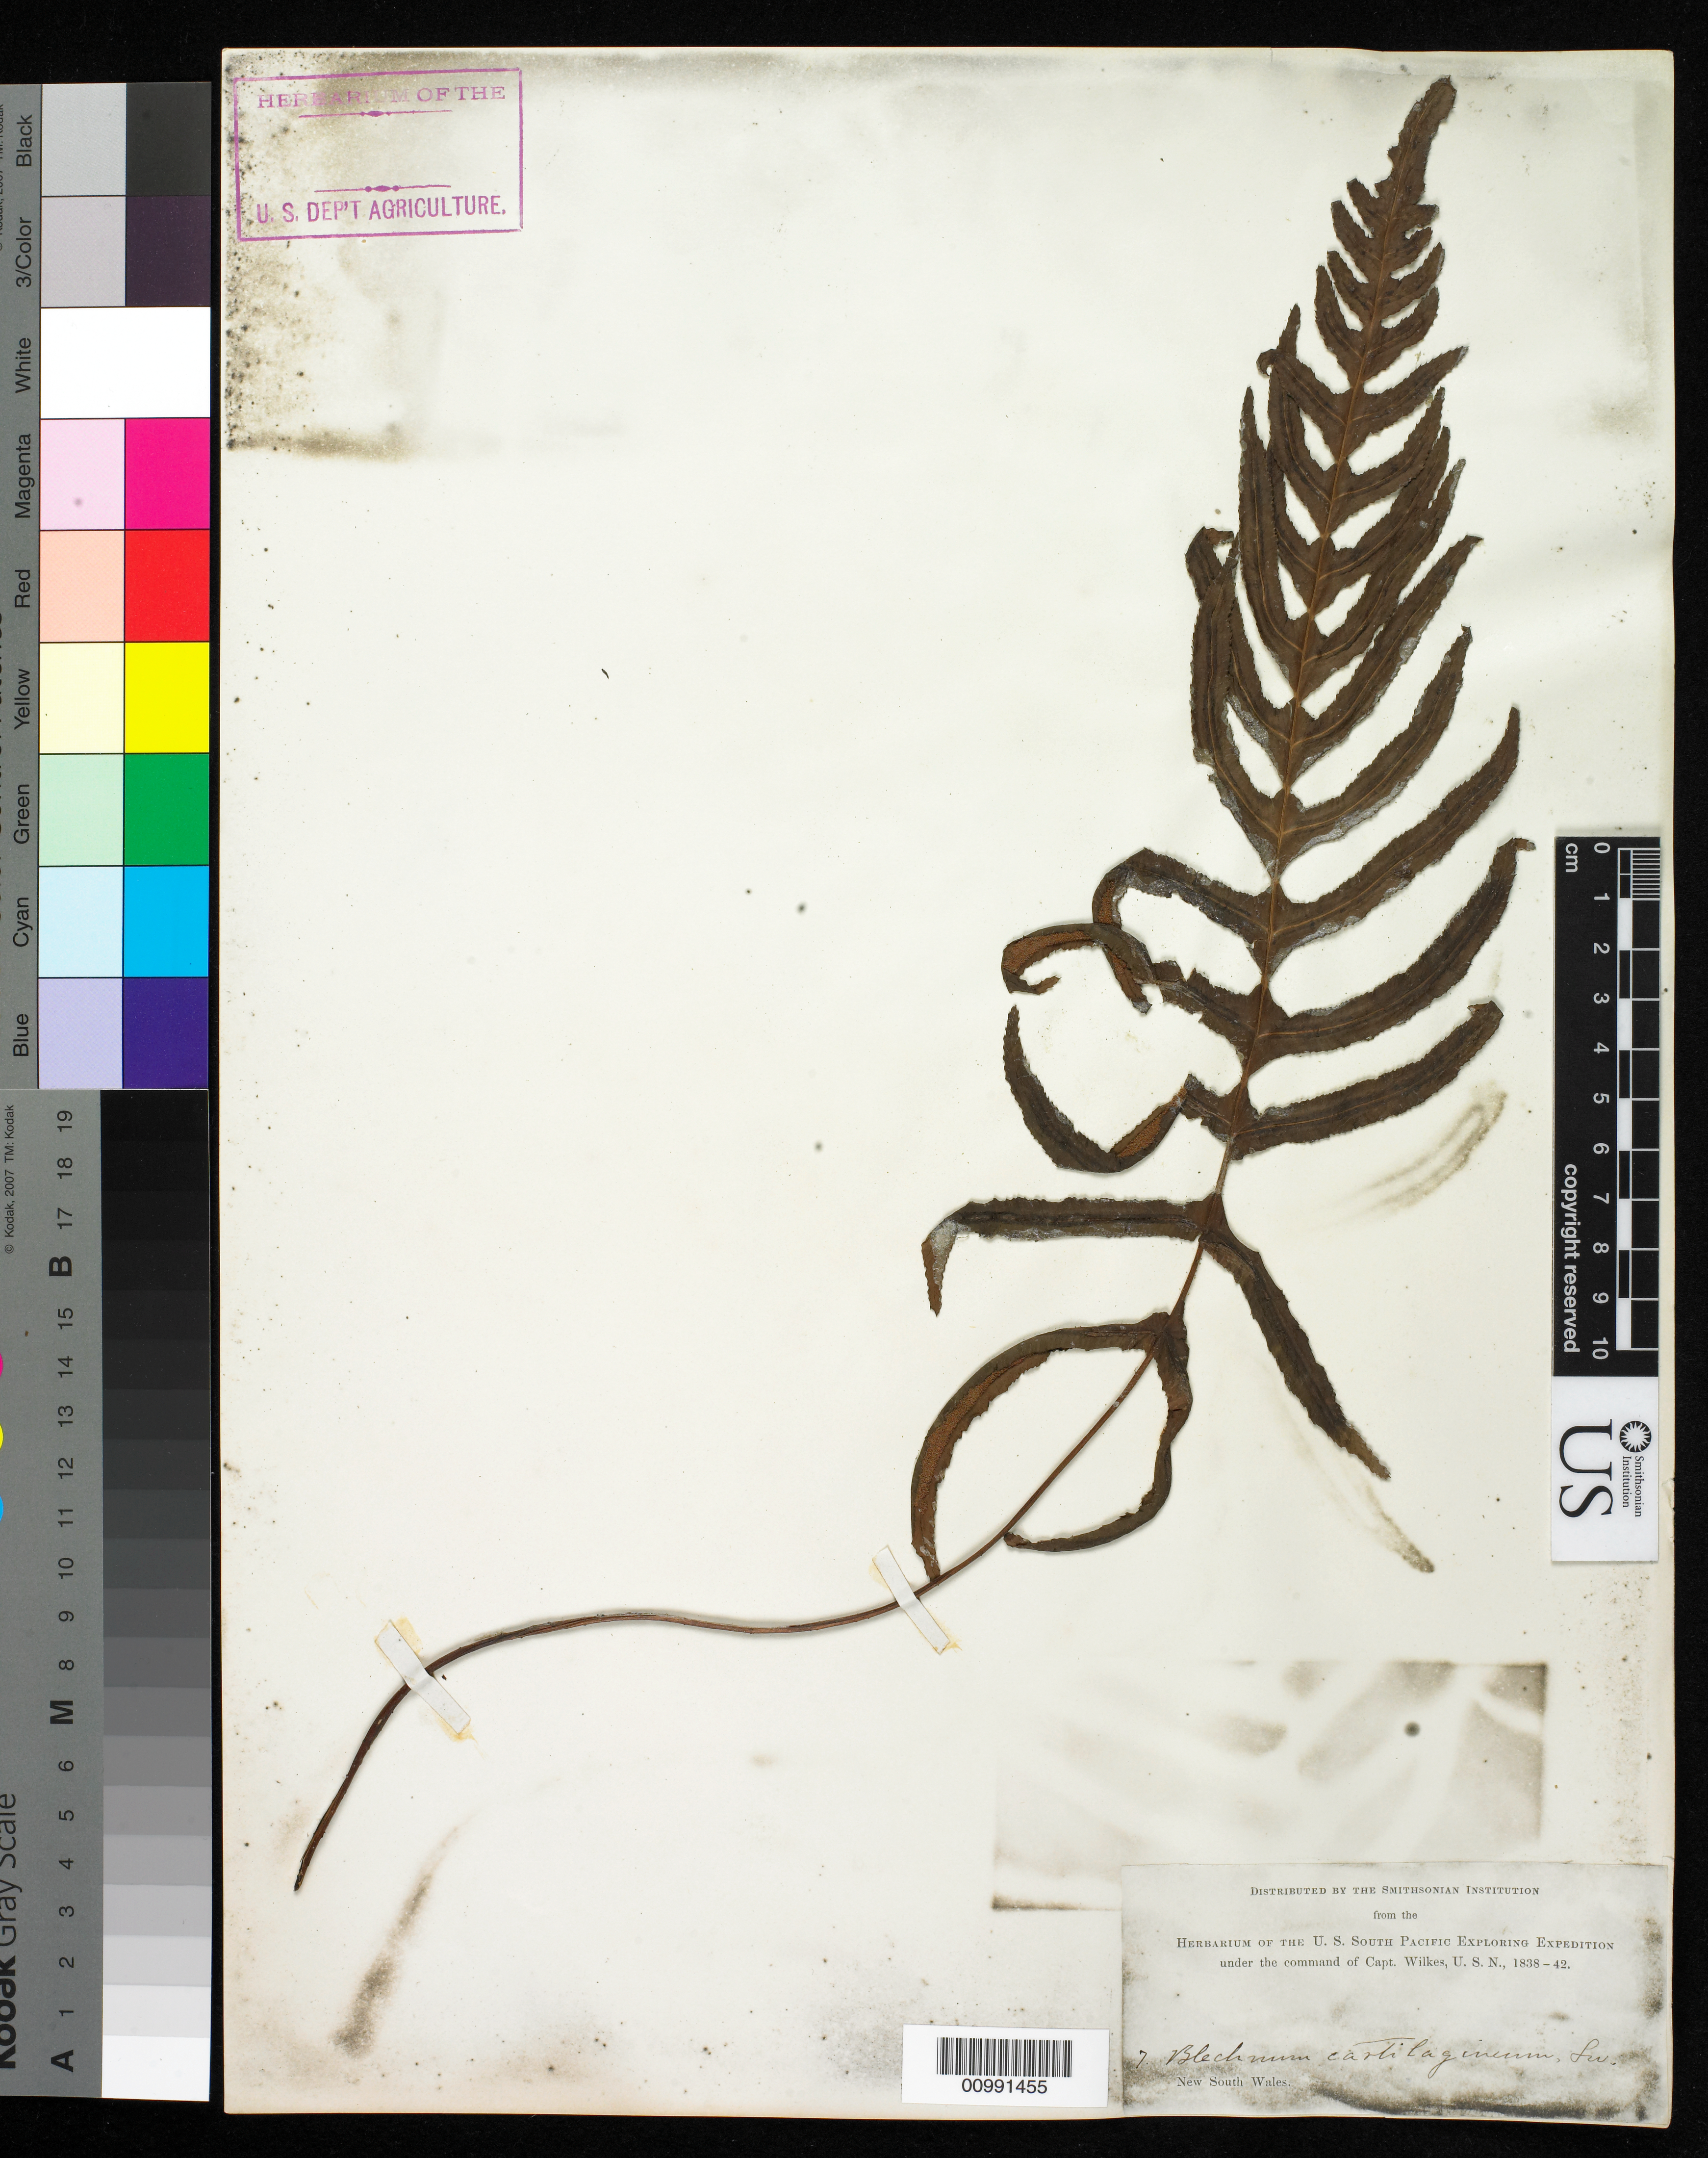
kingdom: Plantae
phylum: Tracheophyta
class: Polypodiopsida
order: Polypodiales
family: Blechnaceae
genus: Blechnum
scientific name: Blechnum cartilagineum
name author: Sw.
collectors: Wilkes Explor. Exped.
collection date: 1838/1842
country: Australia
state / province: New South Wales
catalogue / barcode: US 98663